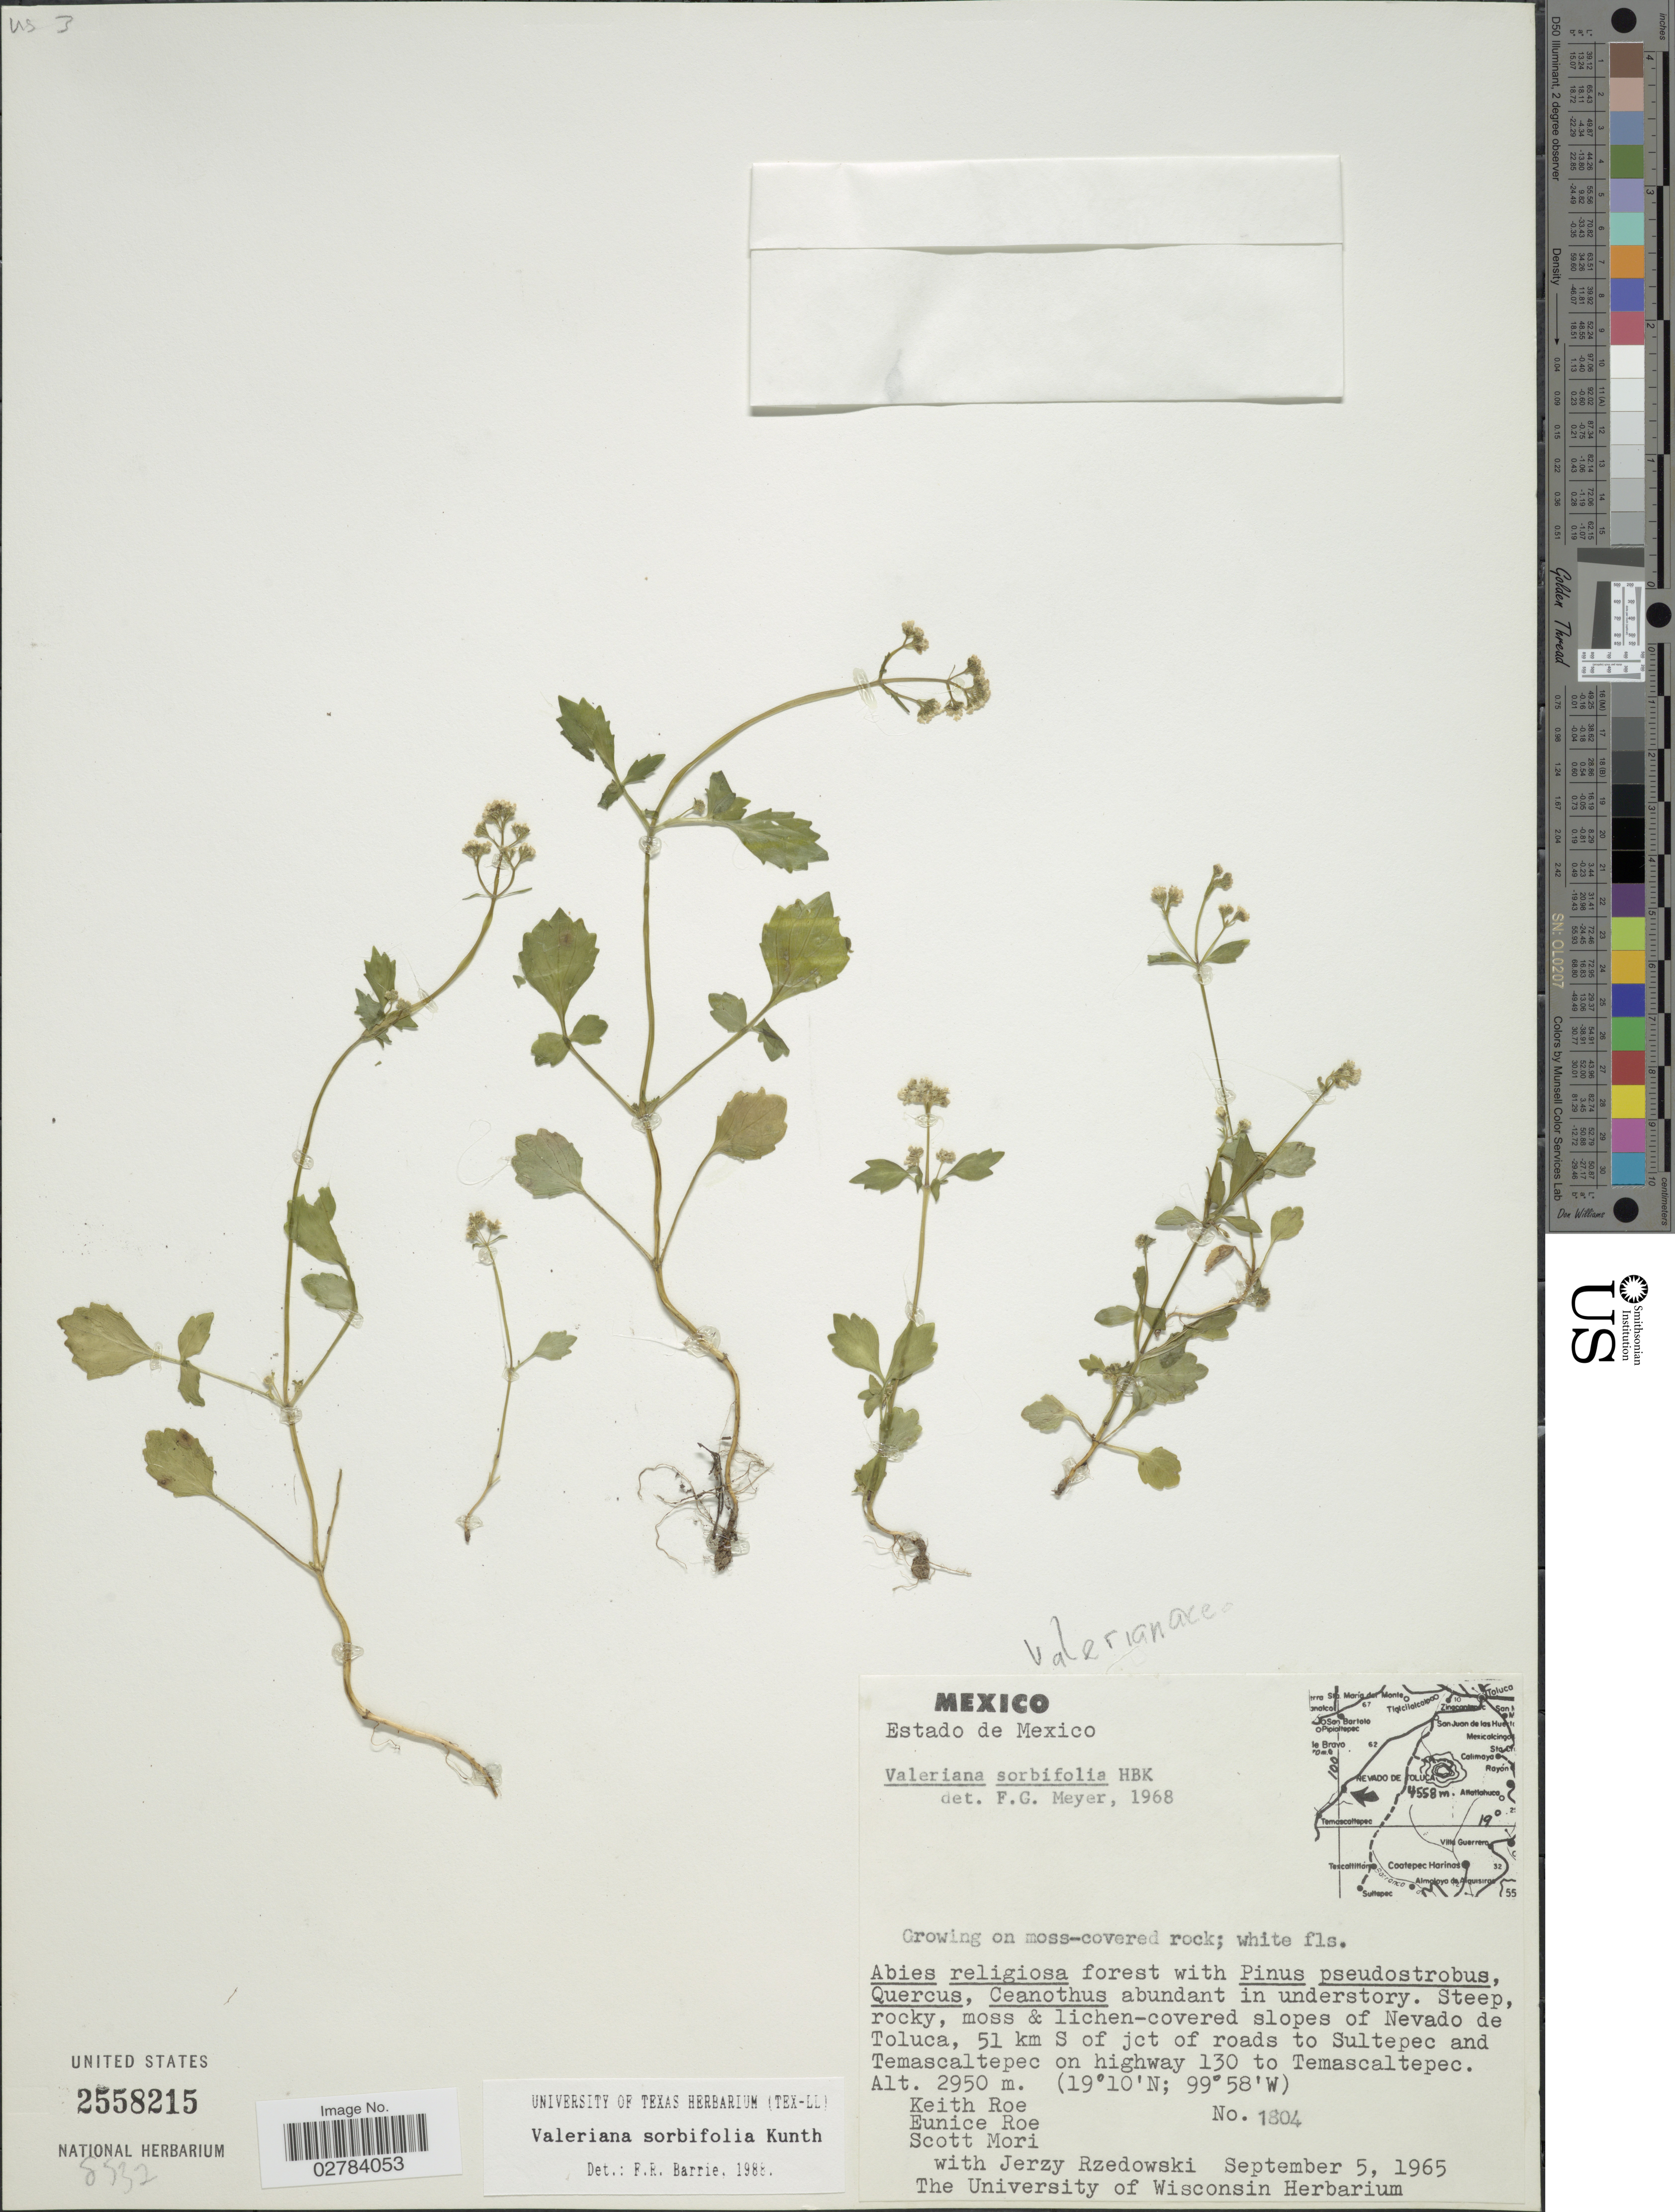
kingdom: Plantae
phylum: Tracheophyta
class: Magnoliopsida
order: Dipsacales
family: Caprifoliaceae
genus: Valeriana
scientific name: Valeriana sorbifolia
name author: Kunth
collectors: K. E. Roe, E. Roe, S. Mori & J. Rzedowski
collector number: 1804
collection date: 1965-09-05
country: Mexico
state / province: México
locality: Slopes of Nevado de Toluca, 51 km S of jct of roads to Sultepec and Temascaltepec on highway 130 to Temascaltepec.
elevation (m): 2950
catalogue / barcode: US 2558215